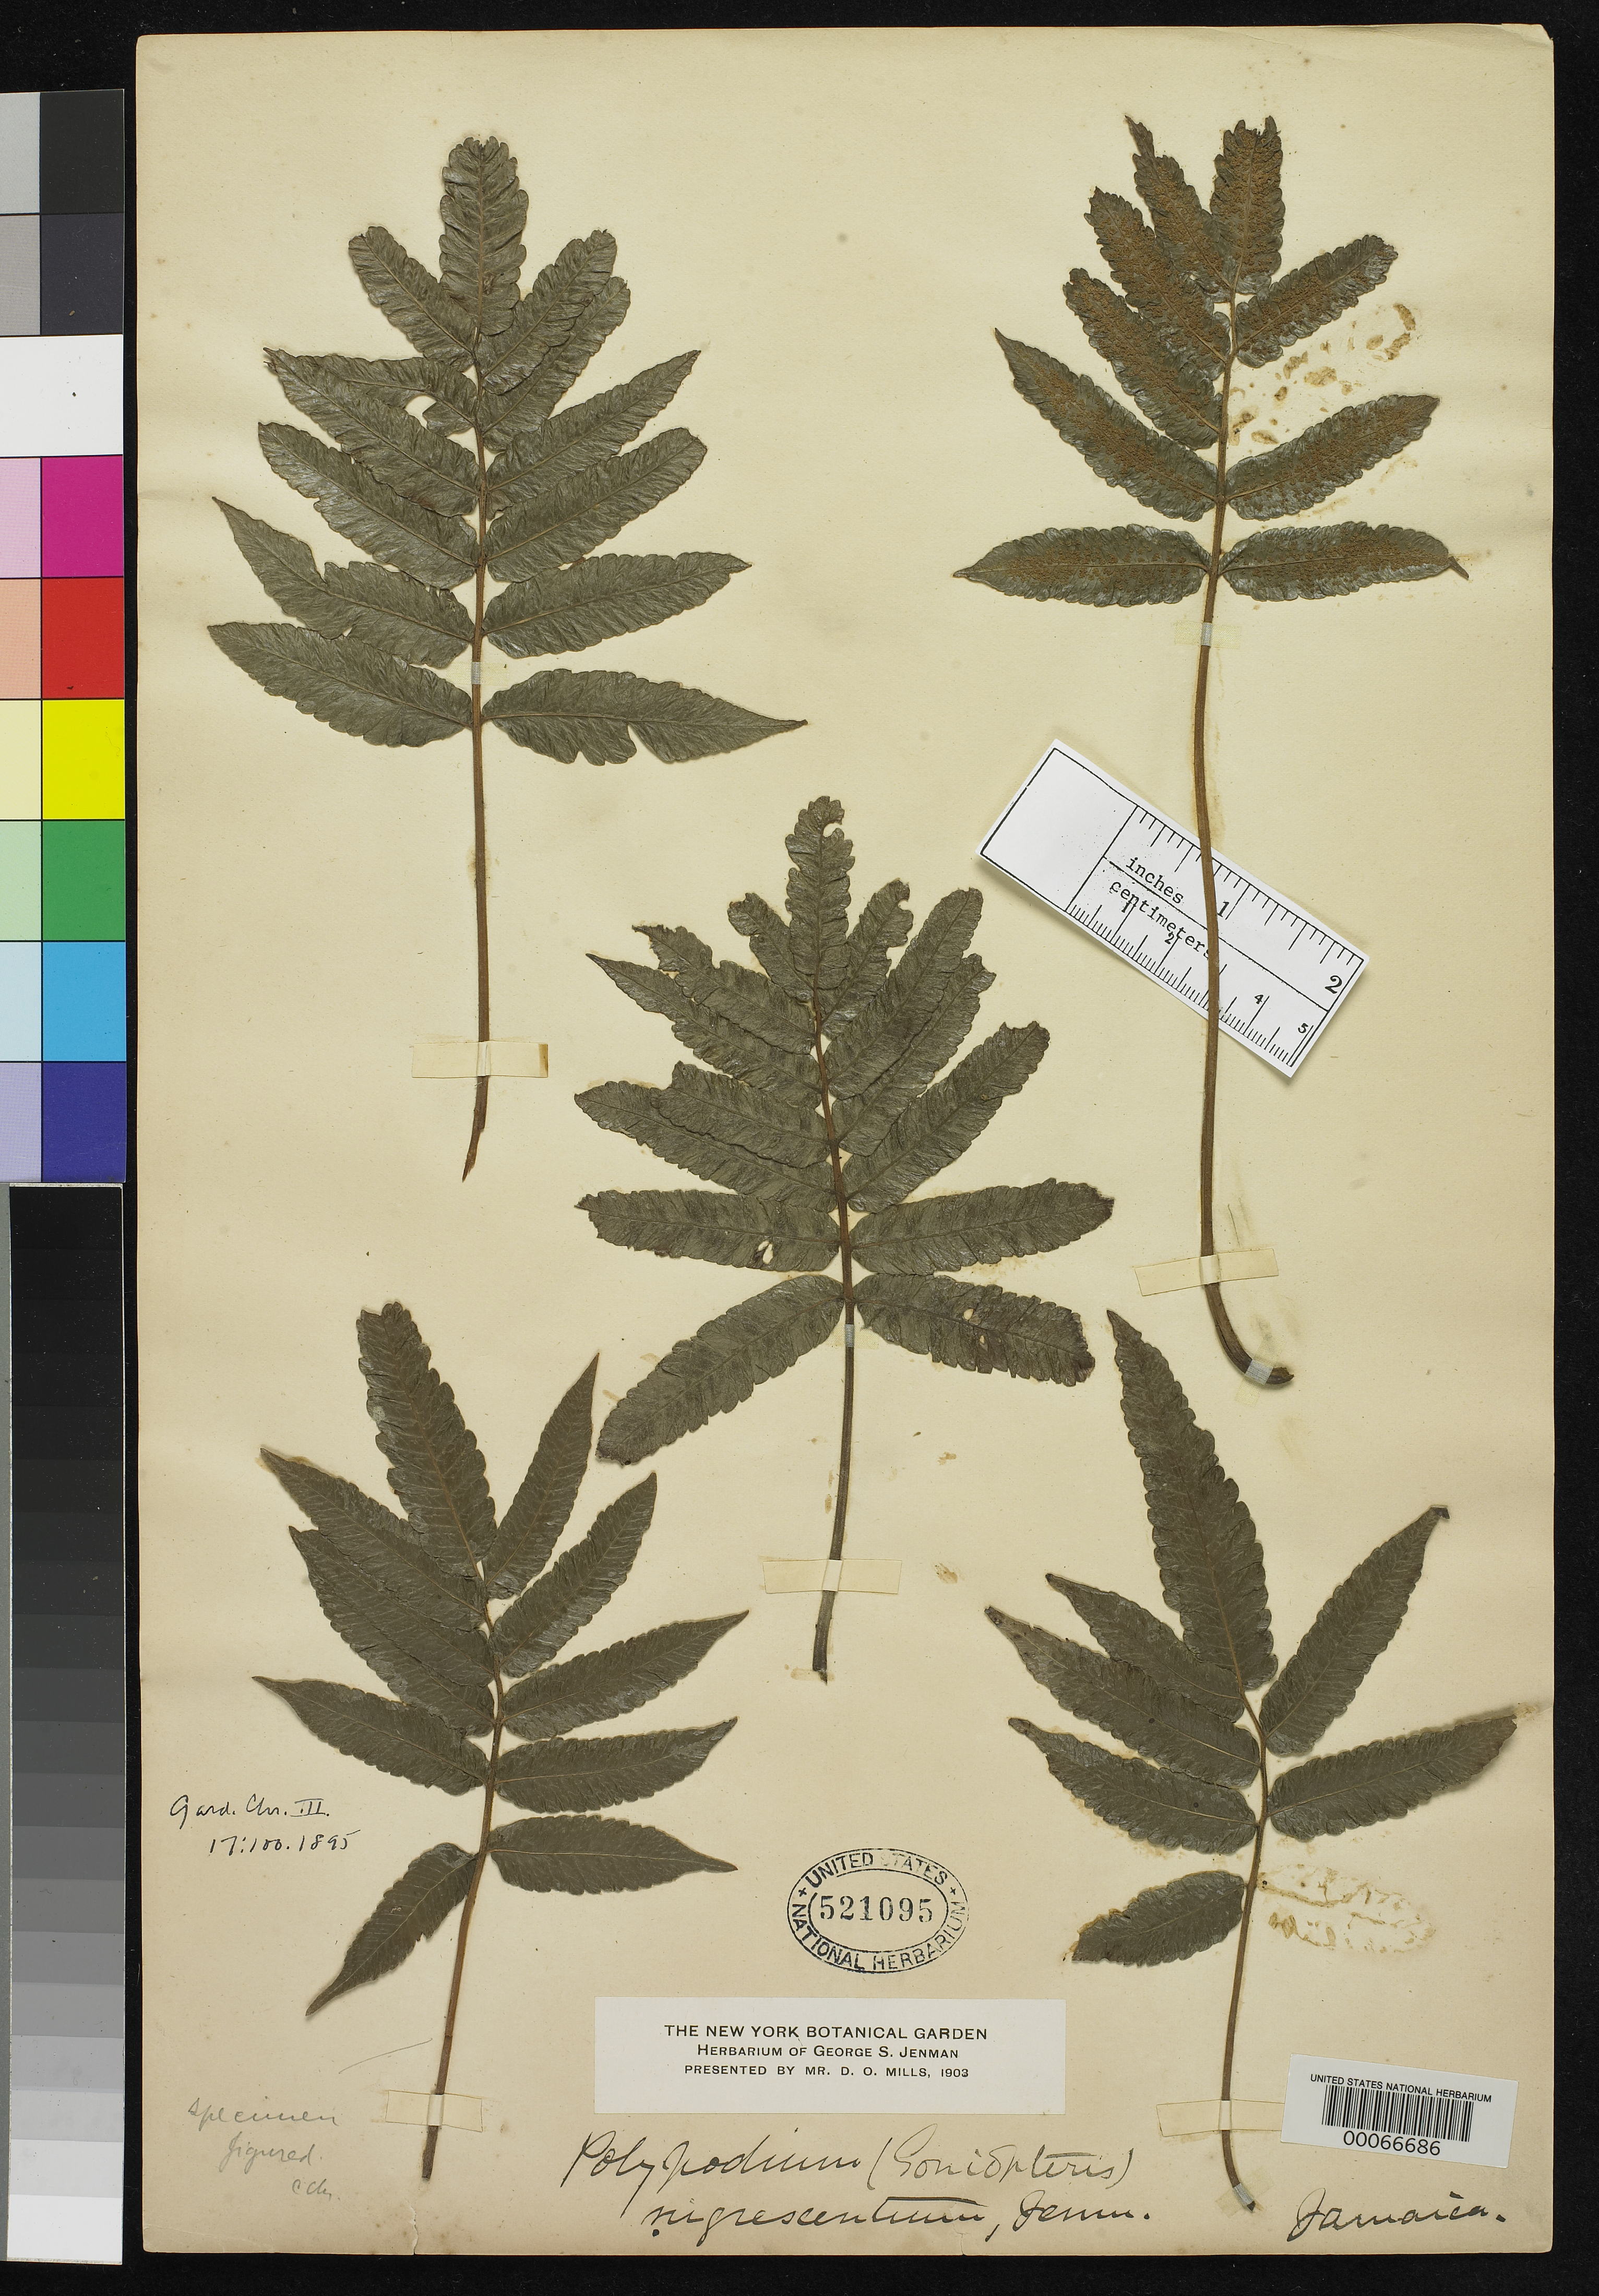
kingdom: Plantae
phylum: Tracheophyta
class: Polypodiopsida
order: Polypodiales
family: Polypodiaceae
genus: Polypodium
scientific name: Polypodium nigrescentium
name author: Jenman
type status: Type Collection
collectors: G. S. Jenman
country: Jamaica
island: Greater Antilles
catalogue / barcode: US 521095